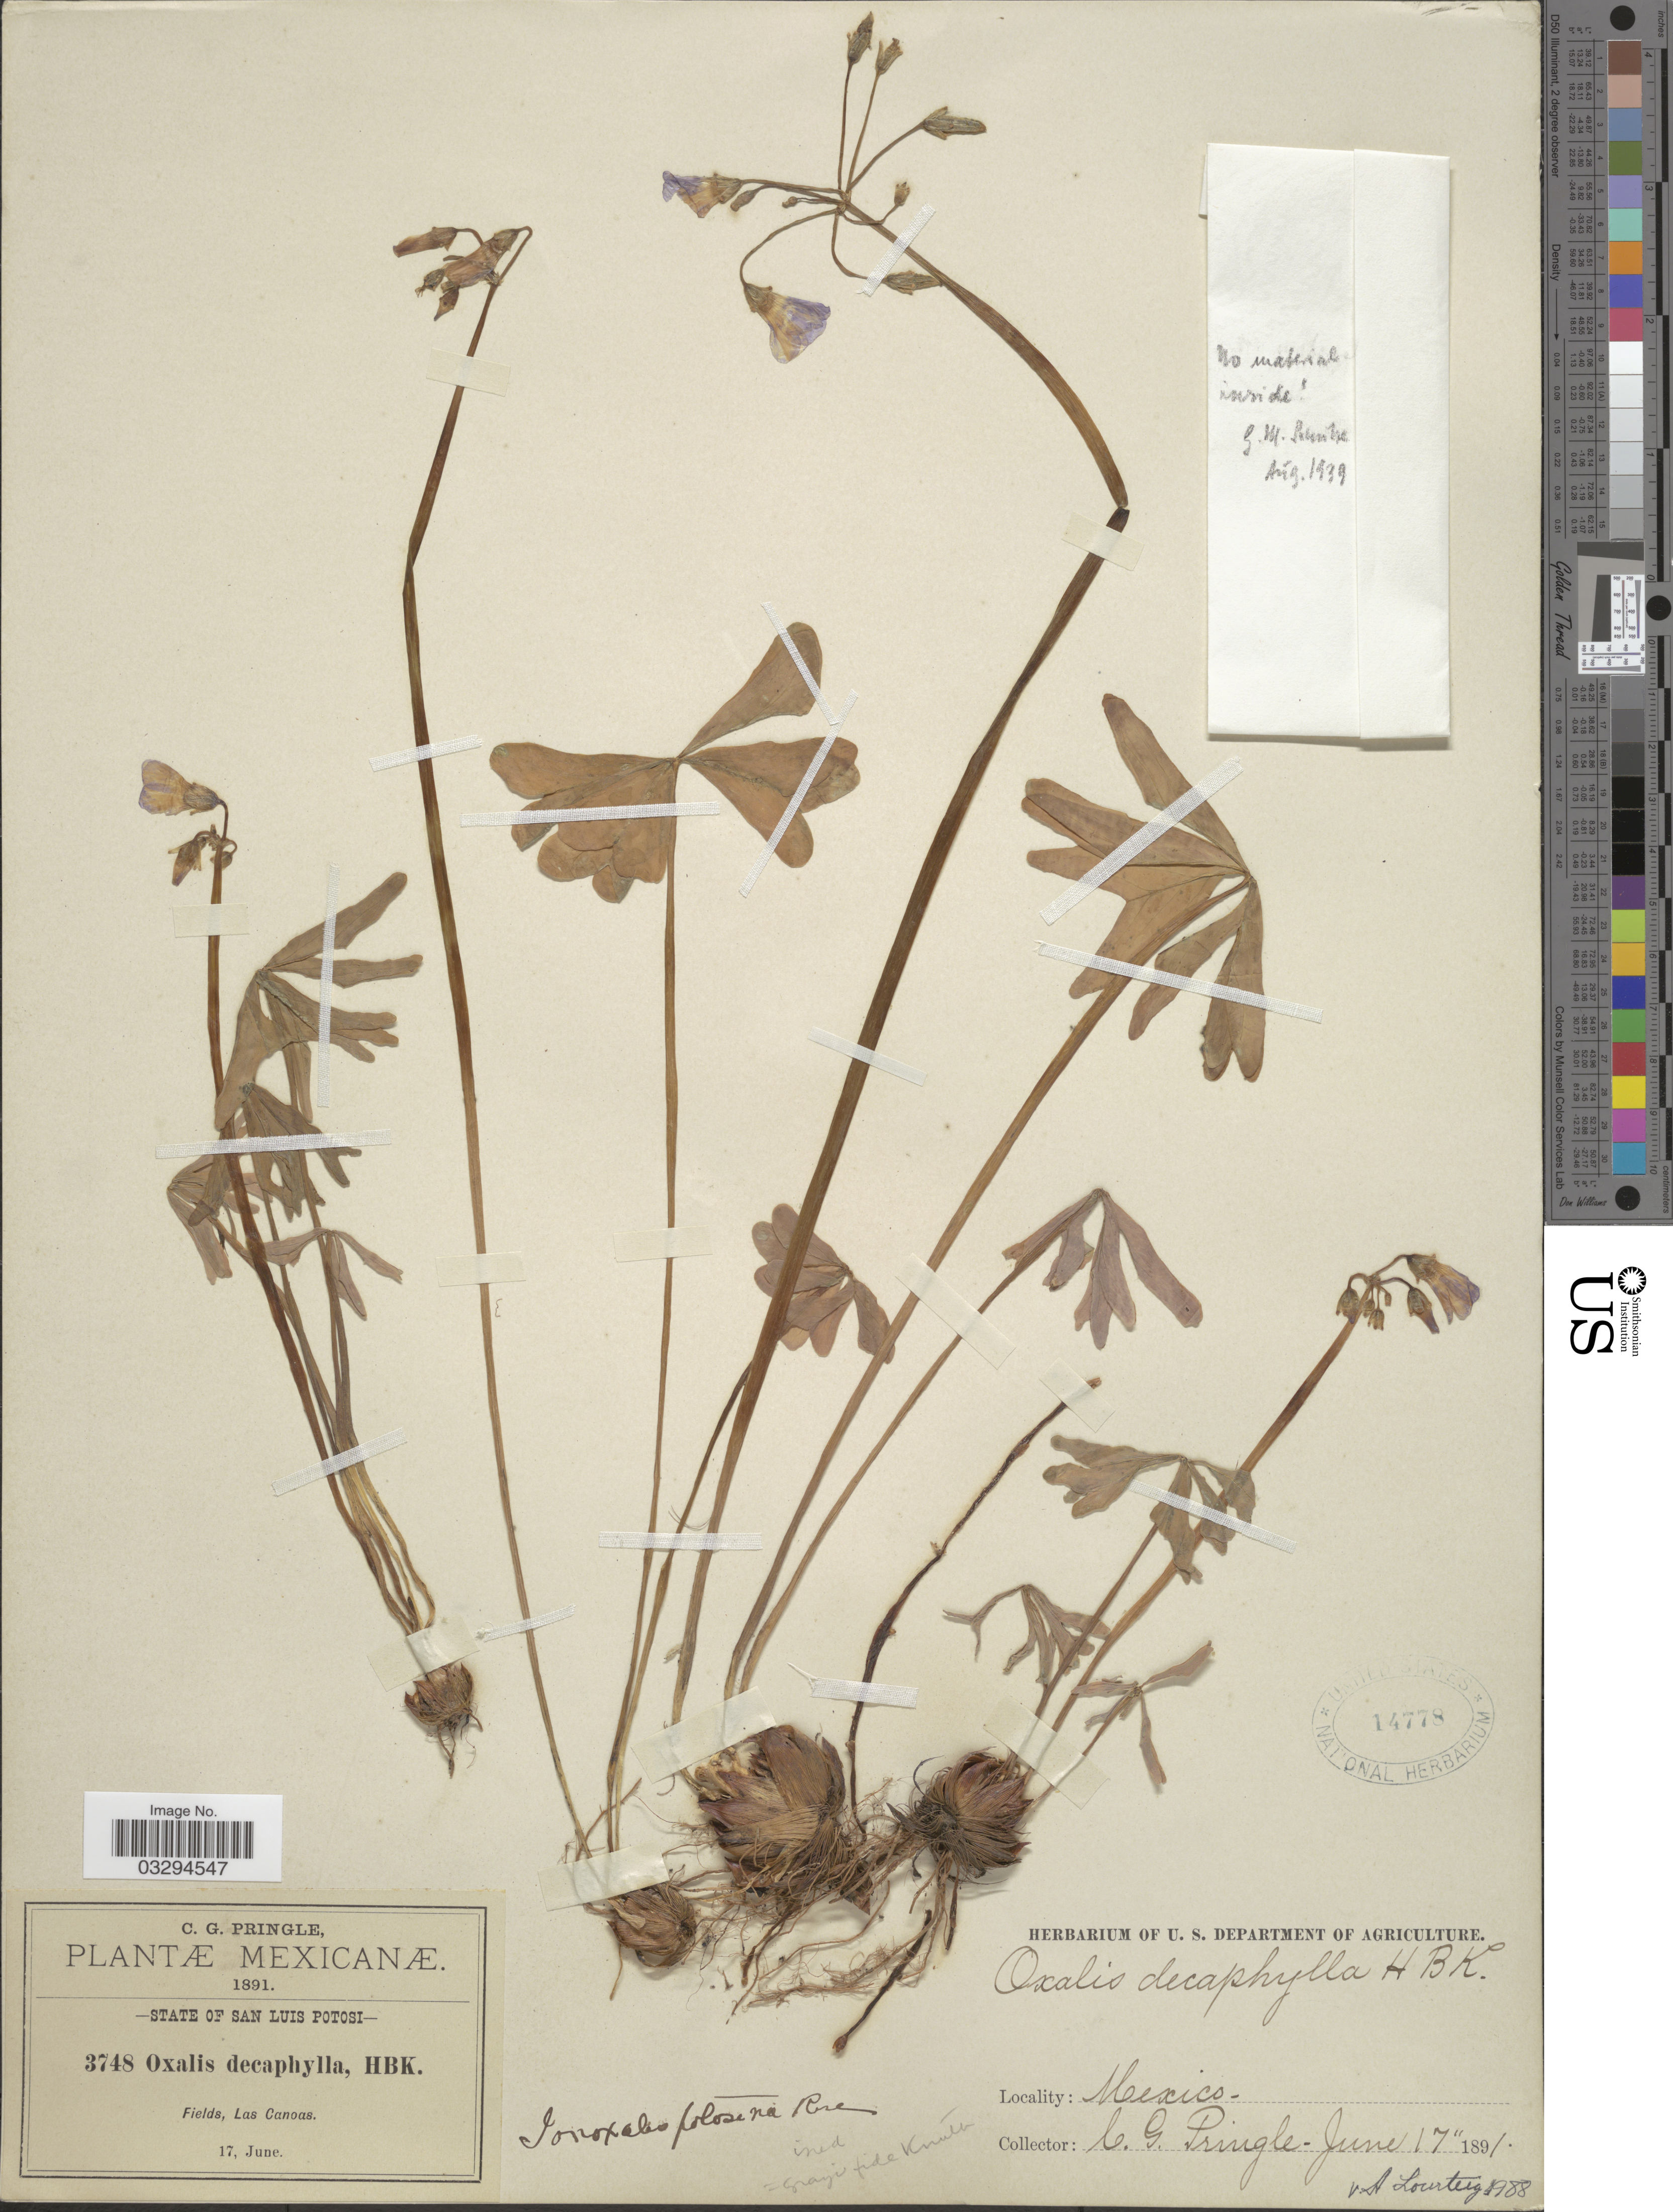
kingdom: Plantae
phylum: Tracheophyta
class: Magnoliopsida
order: Oxalidales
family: Oxalidaceae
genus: Oxalis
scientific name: Oxalis decaphylla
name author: Kunth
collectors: C. G. Pringle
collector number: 3748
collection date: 1891-06-17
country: Mexico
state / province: San Luis Potosí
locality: Fields, Las Canoas.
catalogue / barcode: US 14778